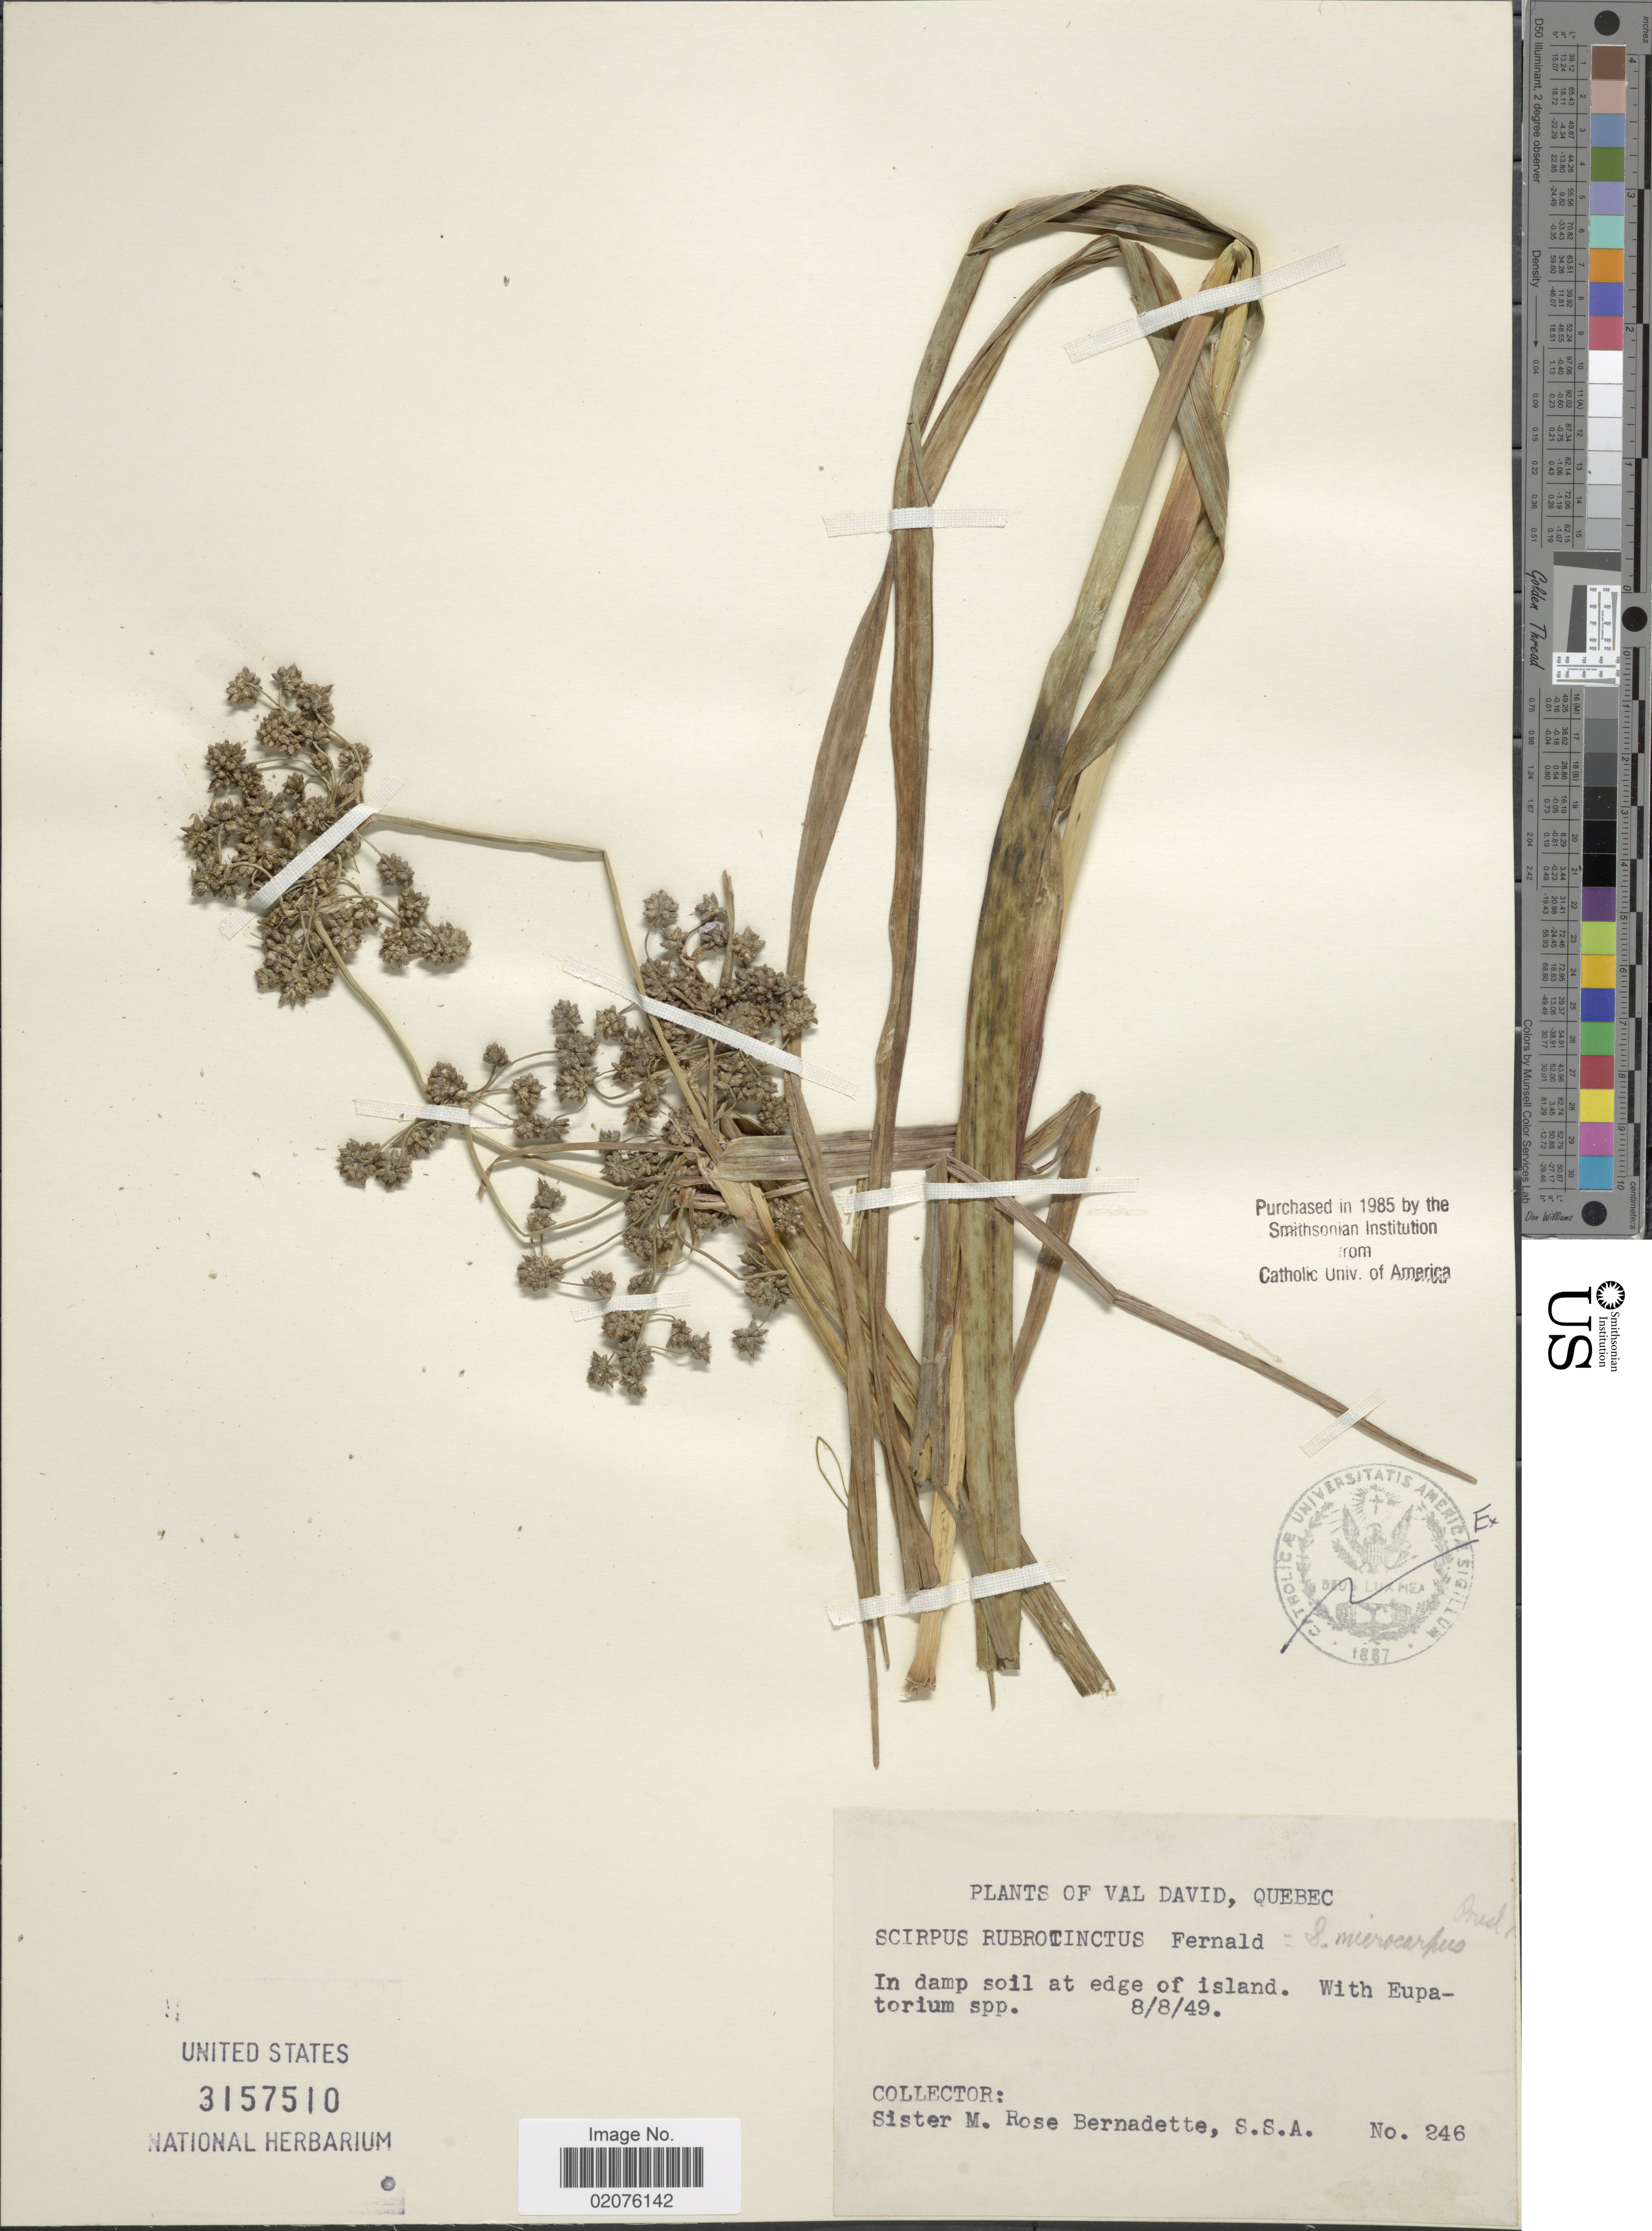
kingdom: Plantae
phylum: Tracheophyta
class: Liliopsida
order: Poales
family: Cyperaceae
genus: Scirpus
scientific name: Scirpus microcarpus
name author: J. Presl & C. Presl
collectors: M. Bernadette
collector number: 246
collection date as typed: Transcribed d/m/y: 8/8/49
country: Canada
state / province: Quebec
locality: Val David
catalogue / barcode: US 3157510